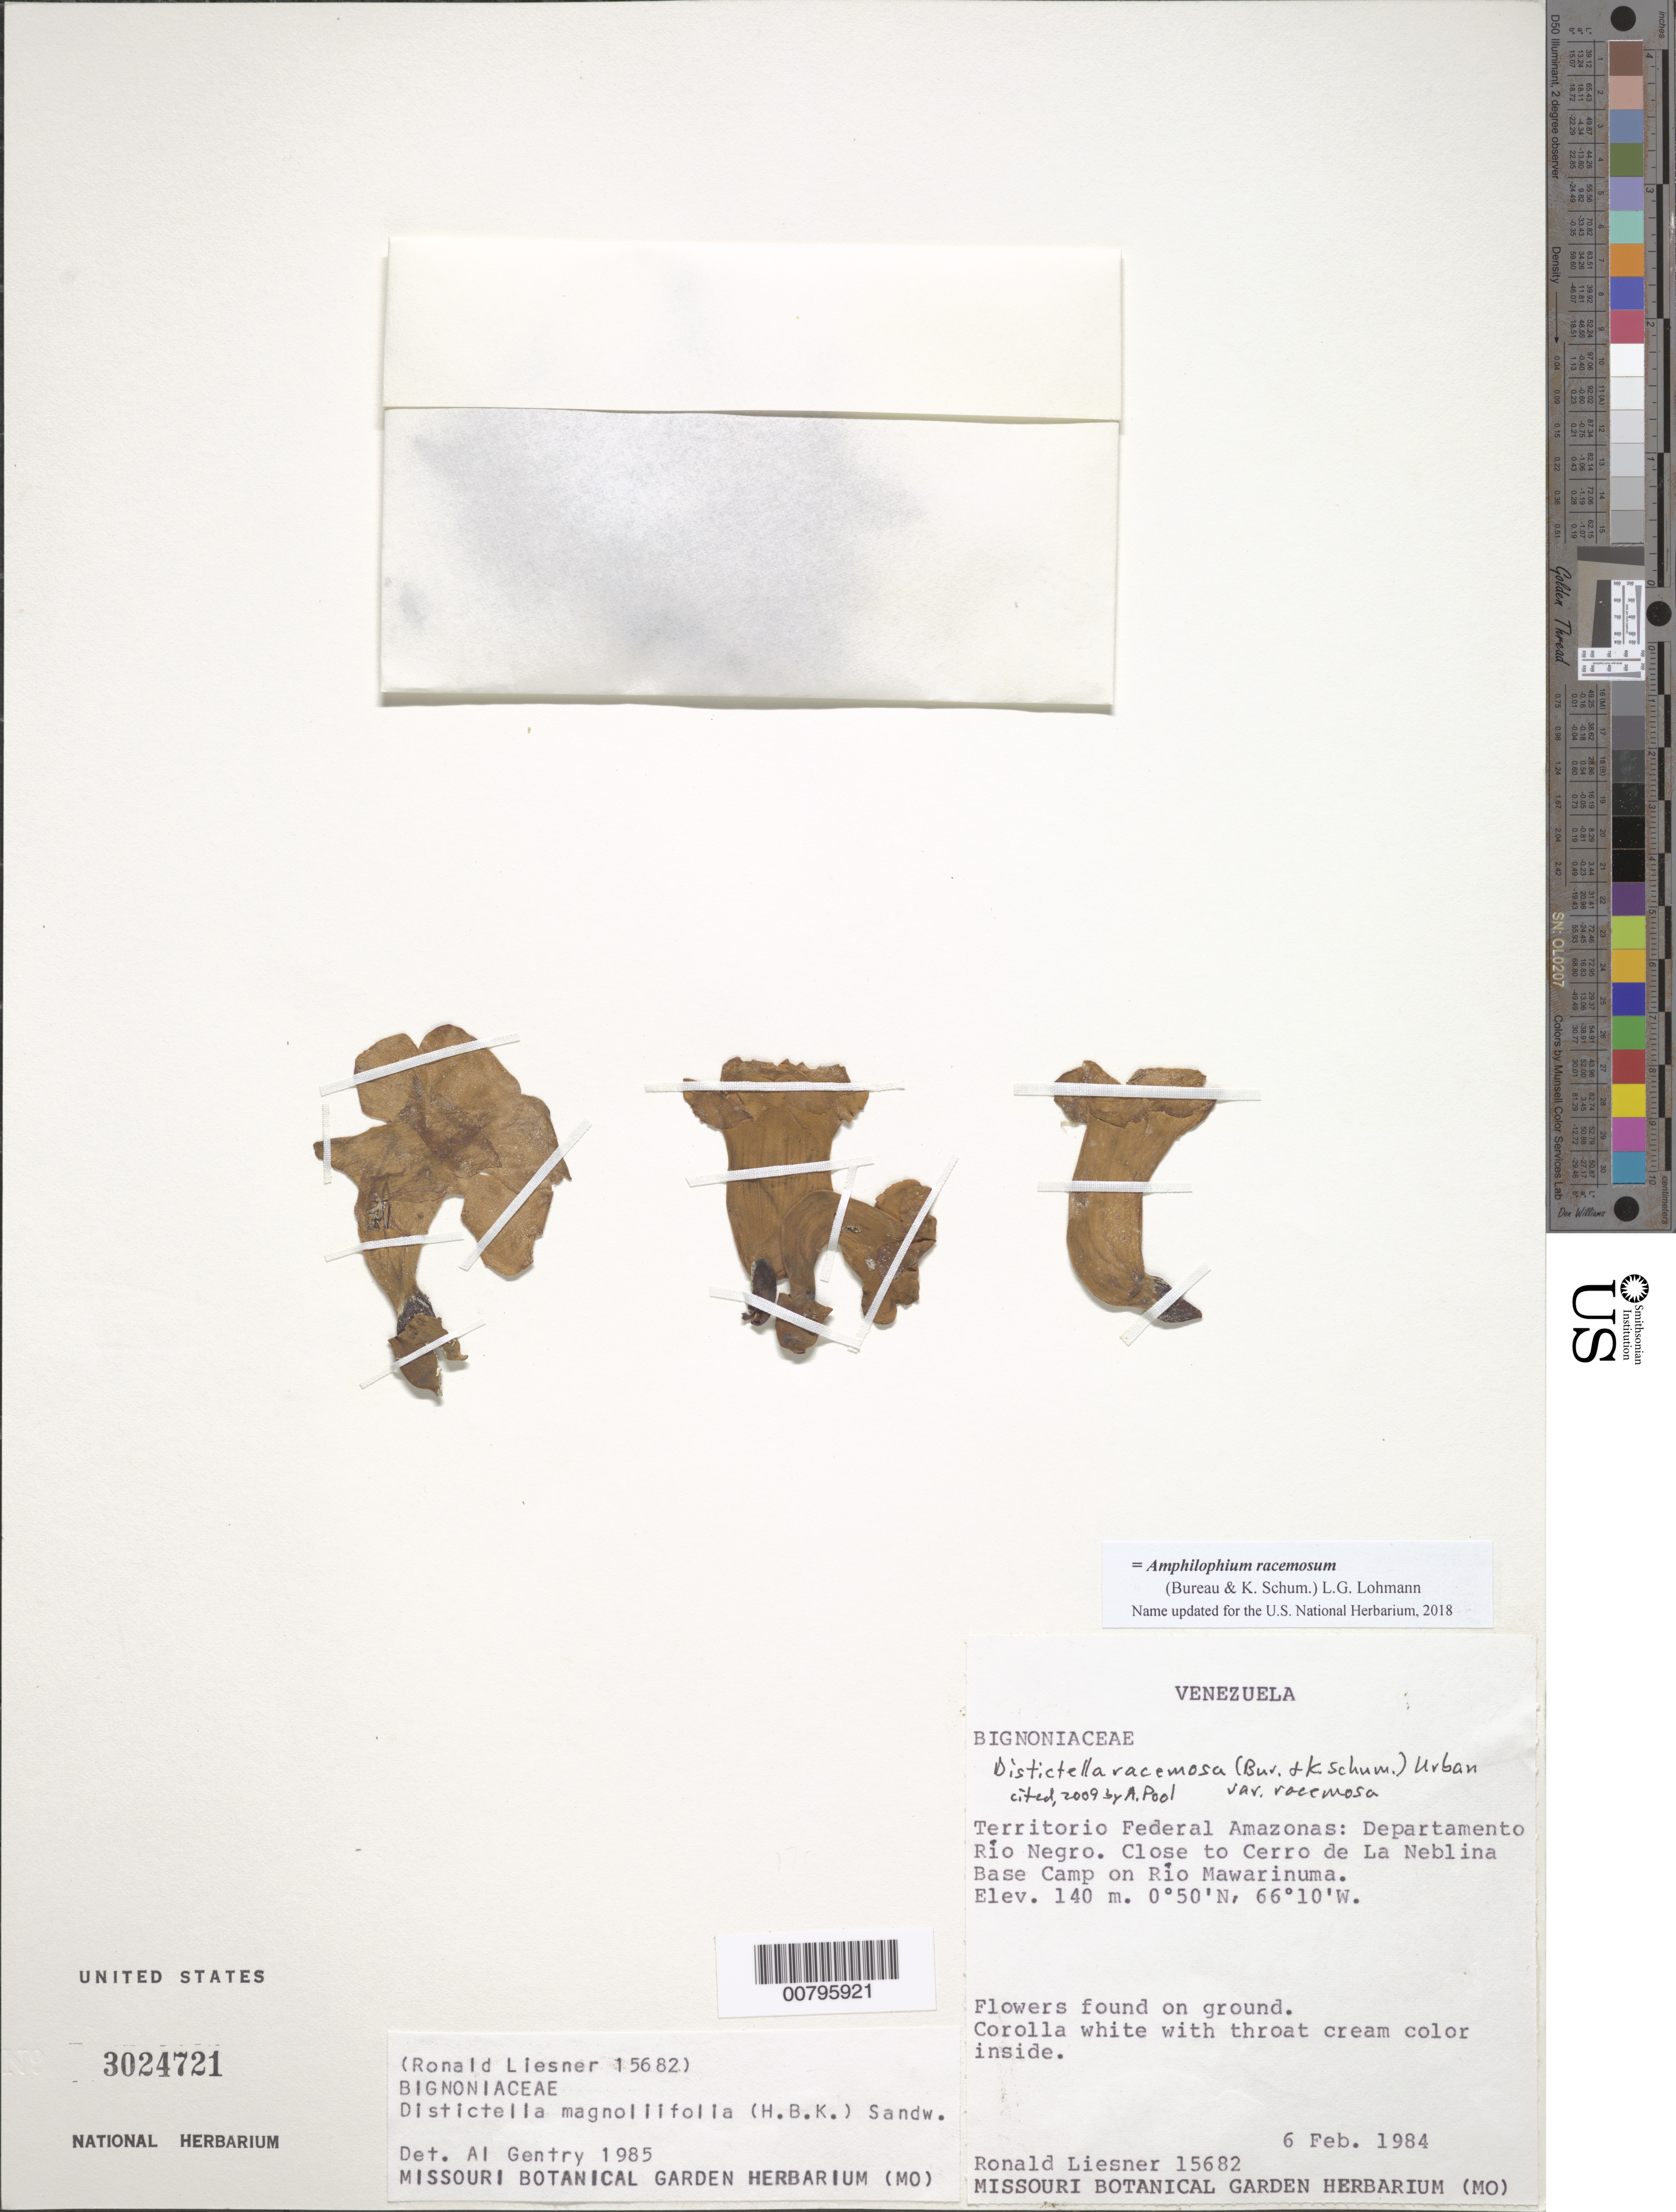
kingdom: Plantae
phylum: Tracheophyta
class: Magnoliopsida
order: Lamiales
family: Bignoniaceae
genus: Amphilophium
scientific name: Amphilophium racemosum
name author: (Bureau & K. Schum.) L.G. Lohmann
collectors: R. L. Liesner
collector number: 15682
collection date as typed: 6-Feb-84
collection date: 1984-02-06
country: Venezuela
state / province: Amazonas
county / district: Río Negro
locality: Cerro de La Neblina Base Camp, close to, on Río Mawarinuma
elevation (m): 140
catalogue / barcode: US 3024721